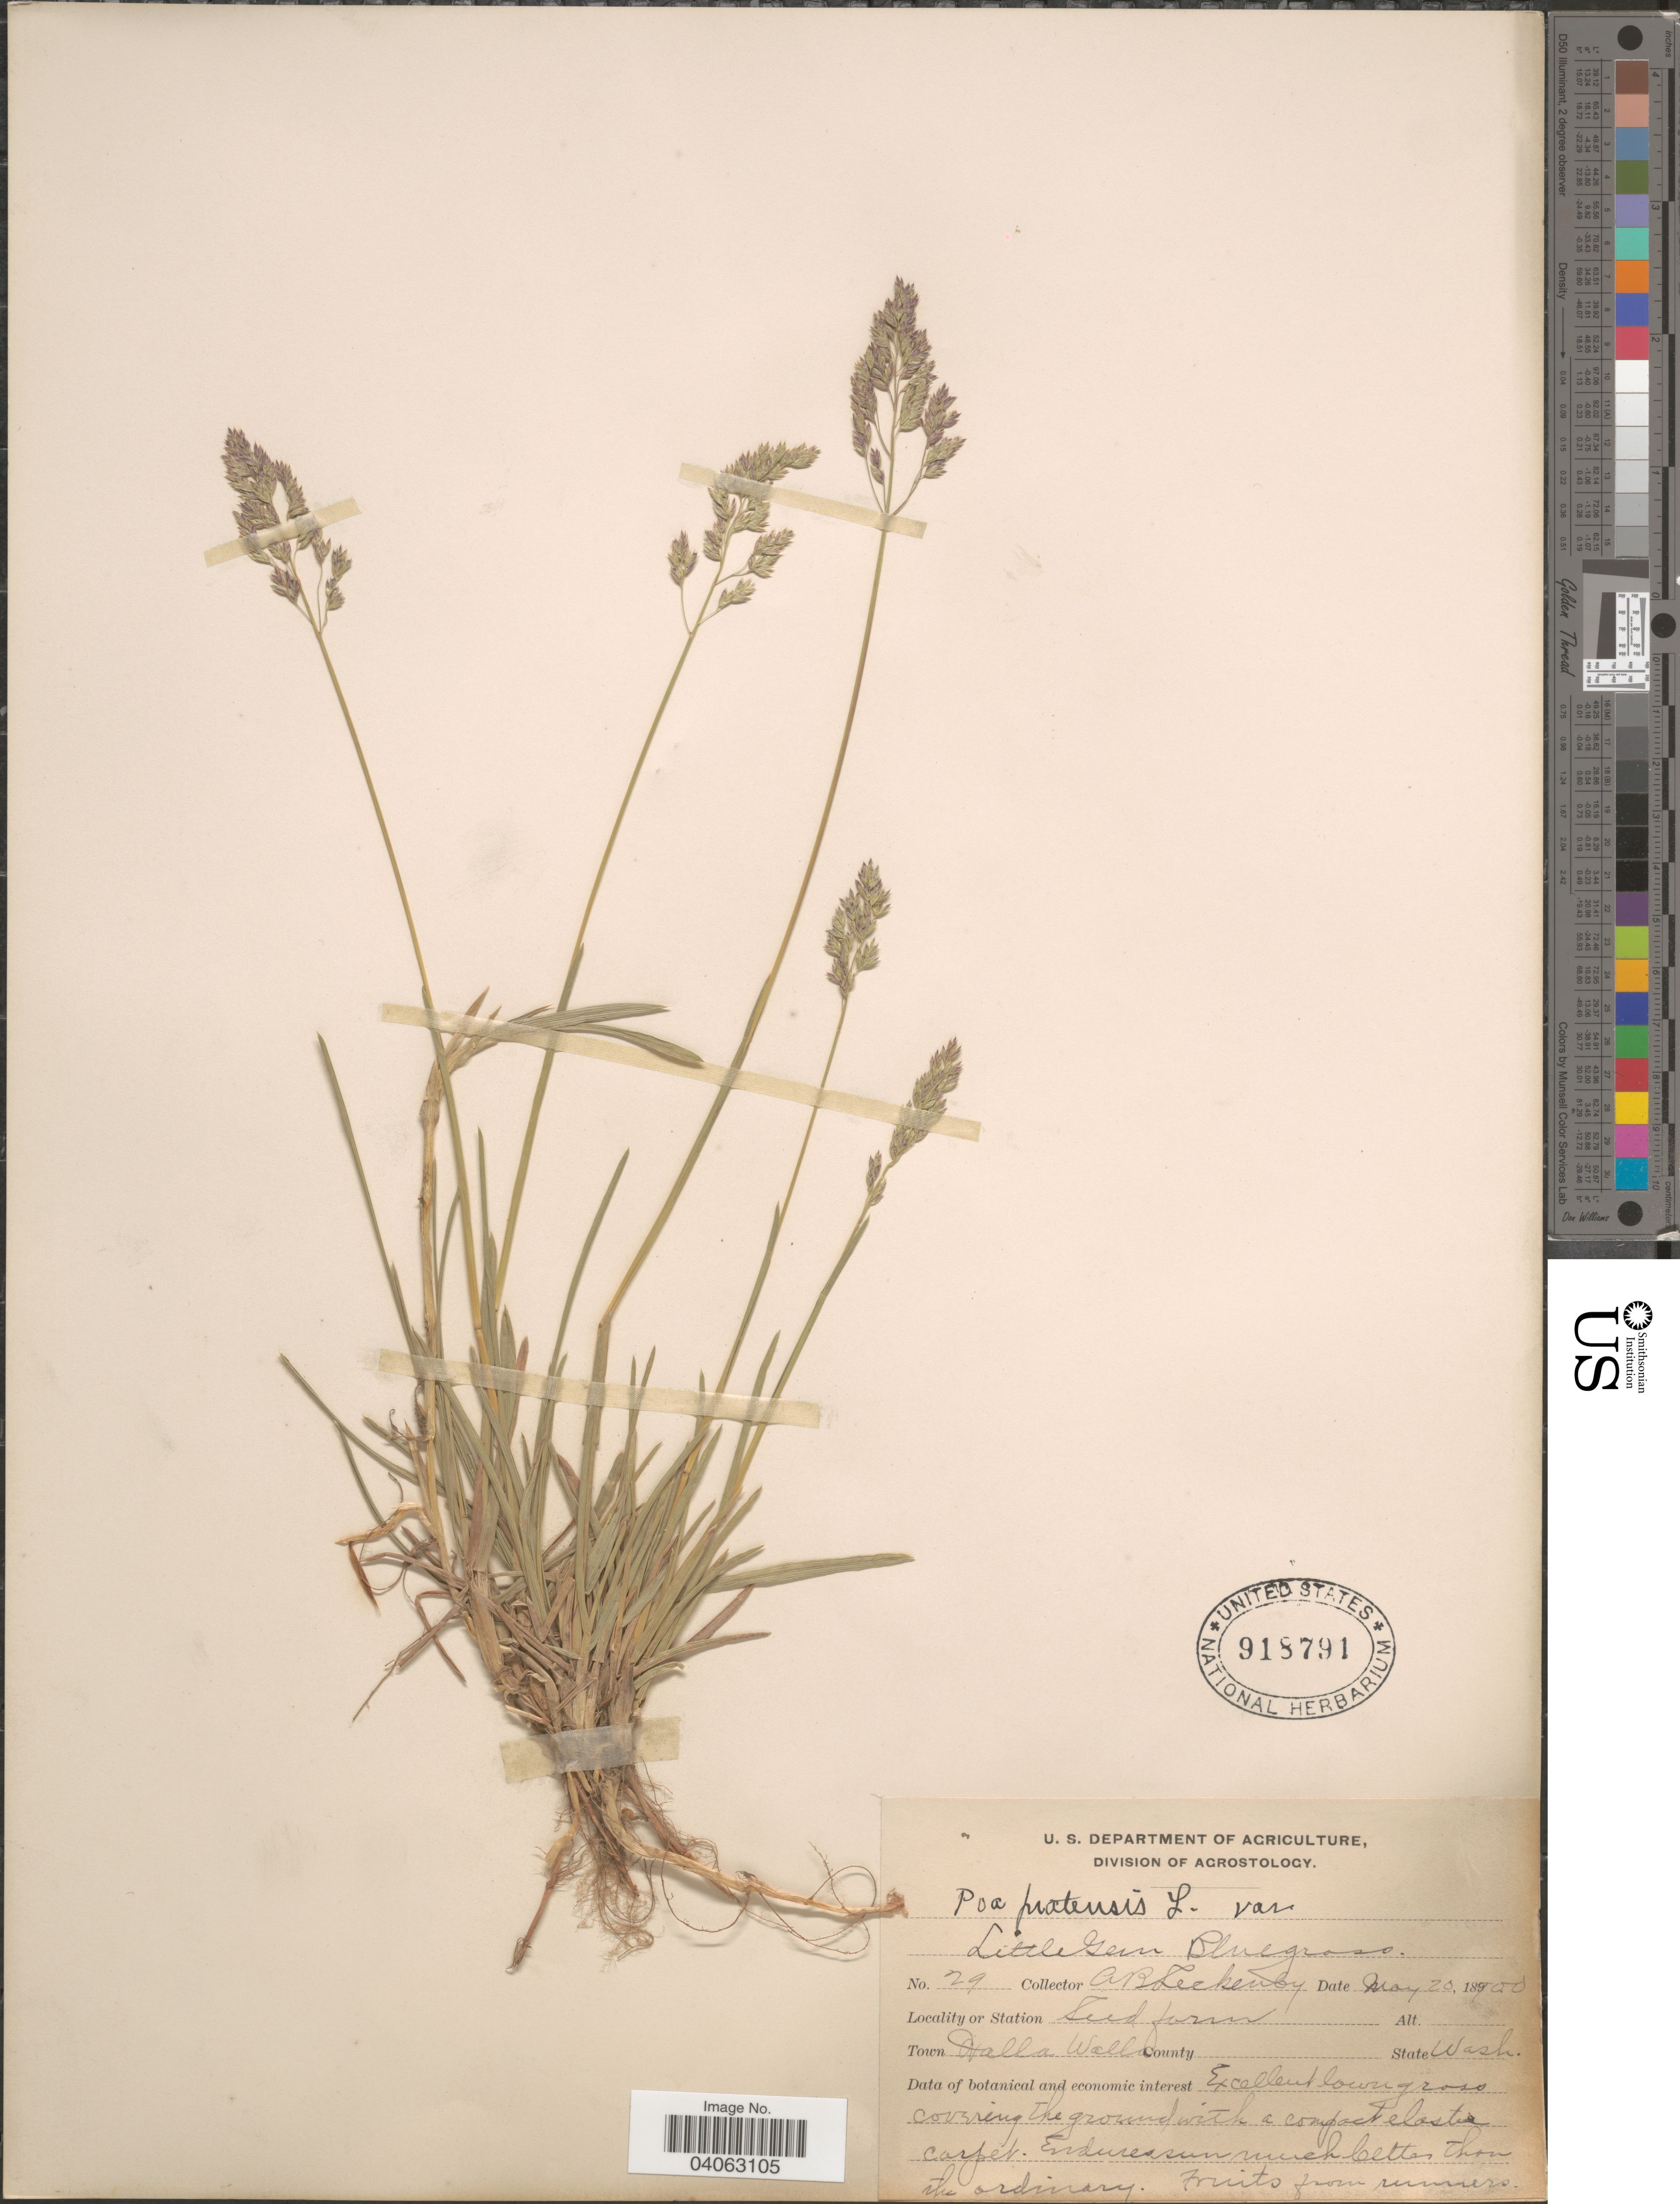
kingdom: Plantae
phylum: Tracheophyta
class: Liliopsida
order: Poales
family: Poaceae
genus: Poa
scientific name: Poa pratensis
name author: L.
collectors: A. Leckenby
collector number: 29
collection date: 1900-05-20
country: United States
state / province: Washington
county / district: Walla Walla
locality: Town Walla Walla.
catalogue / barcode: US 918791